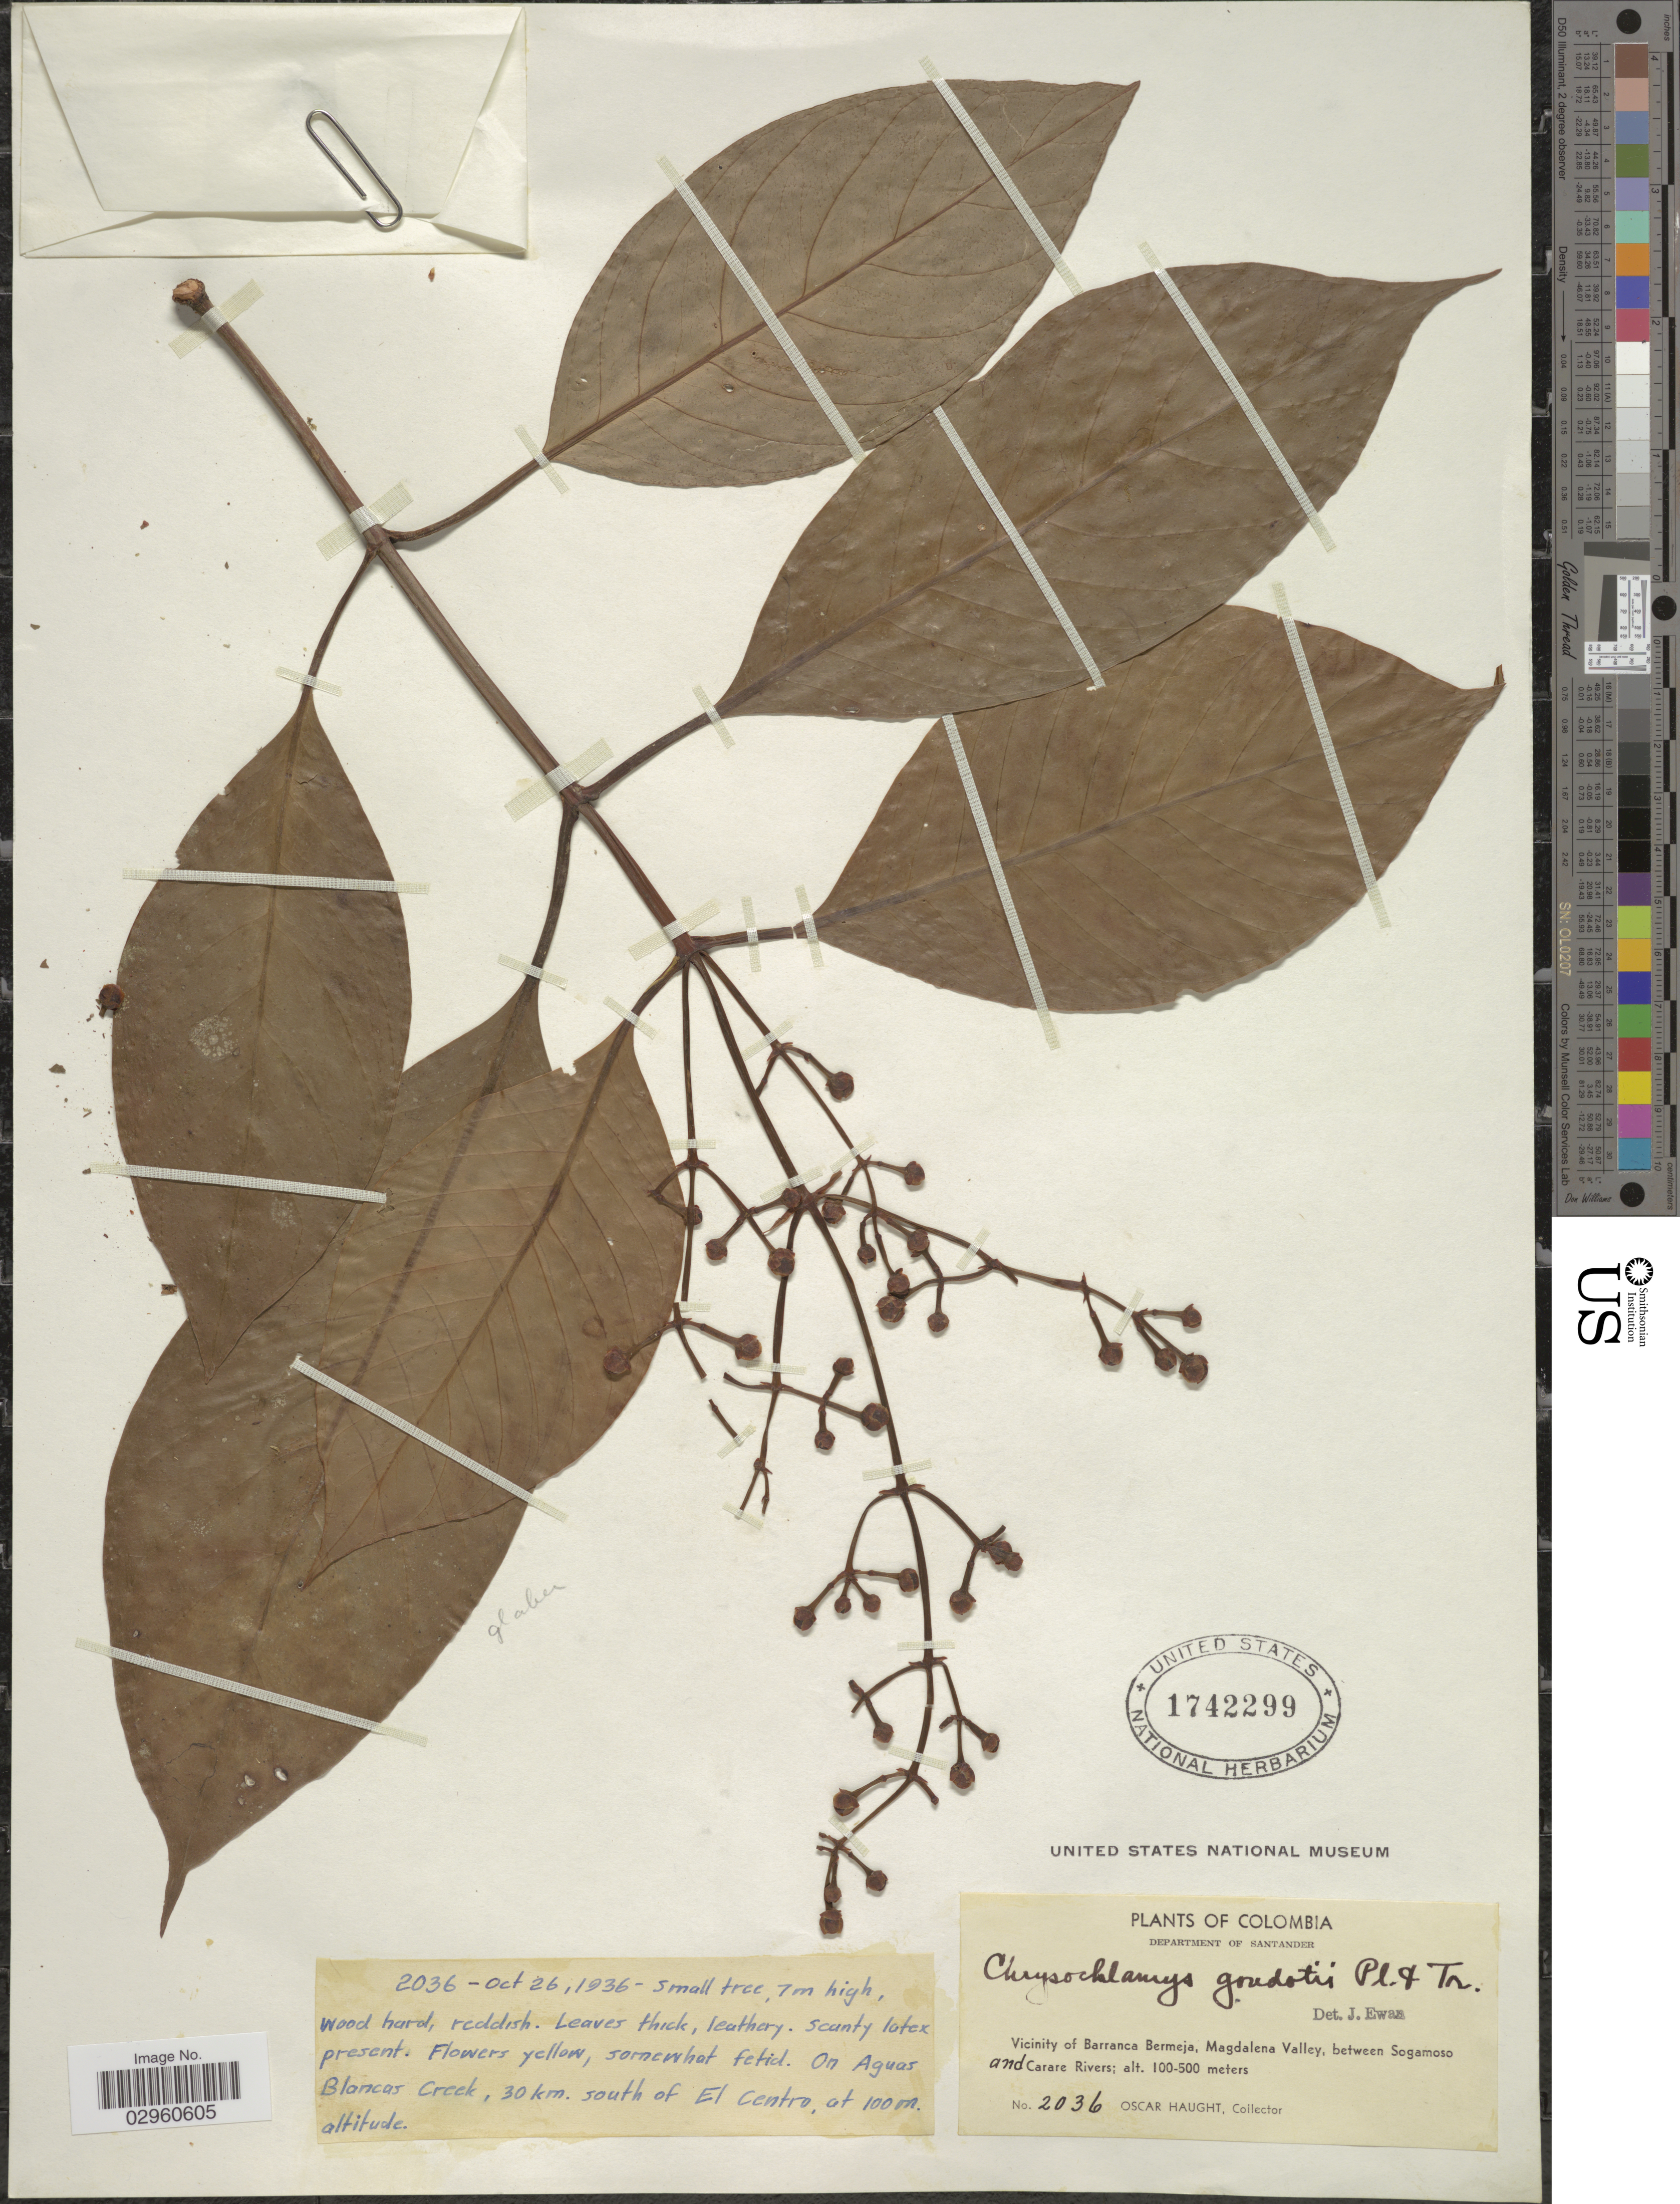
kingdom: Plantae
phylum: Tracheophyta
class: Magnoliopsida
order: Malpighiales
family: Clusiaceae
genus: Chrysochlamys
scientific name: Chrysochlamys goudotii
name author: Planch. & Triana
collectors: O. L. Haught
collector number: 2036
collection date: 1936-10-26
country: Colombia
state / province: Santander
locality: Department of Santander. Vicinity of Barranca Bermeja, Magdalena Valley, between Sogamoso and Carare Rivers. On Aguas Blancas Creek, 30 km. south of El Centro.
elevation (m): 100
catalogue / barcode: US 1742299